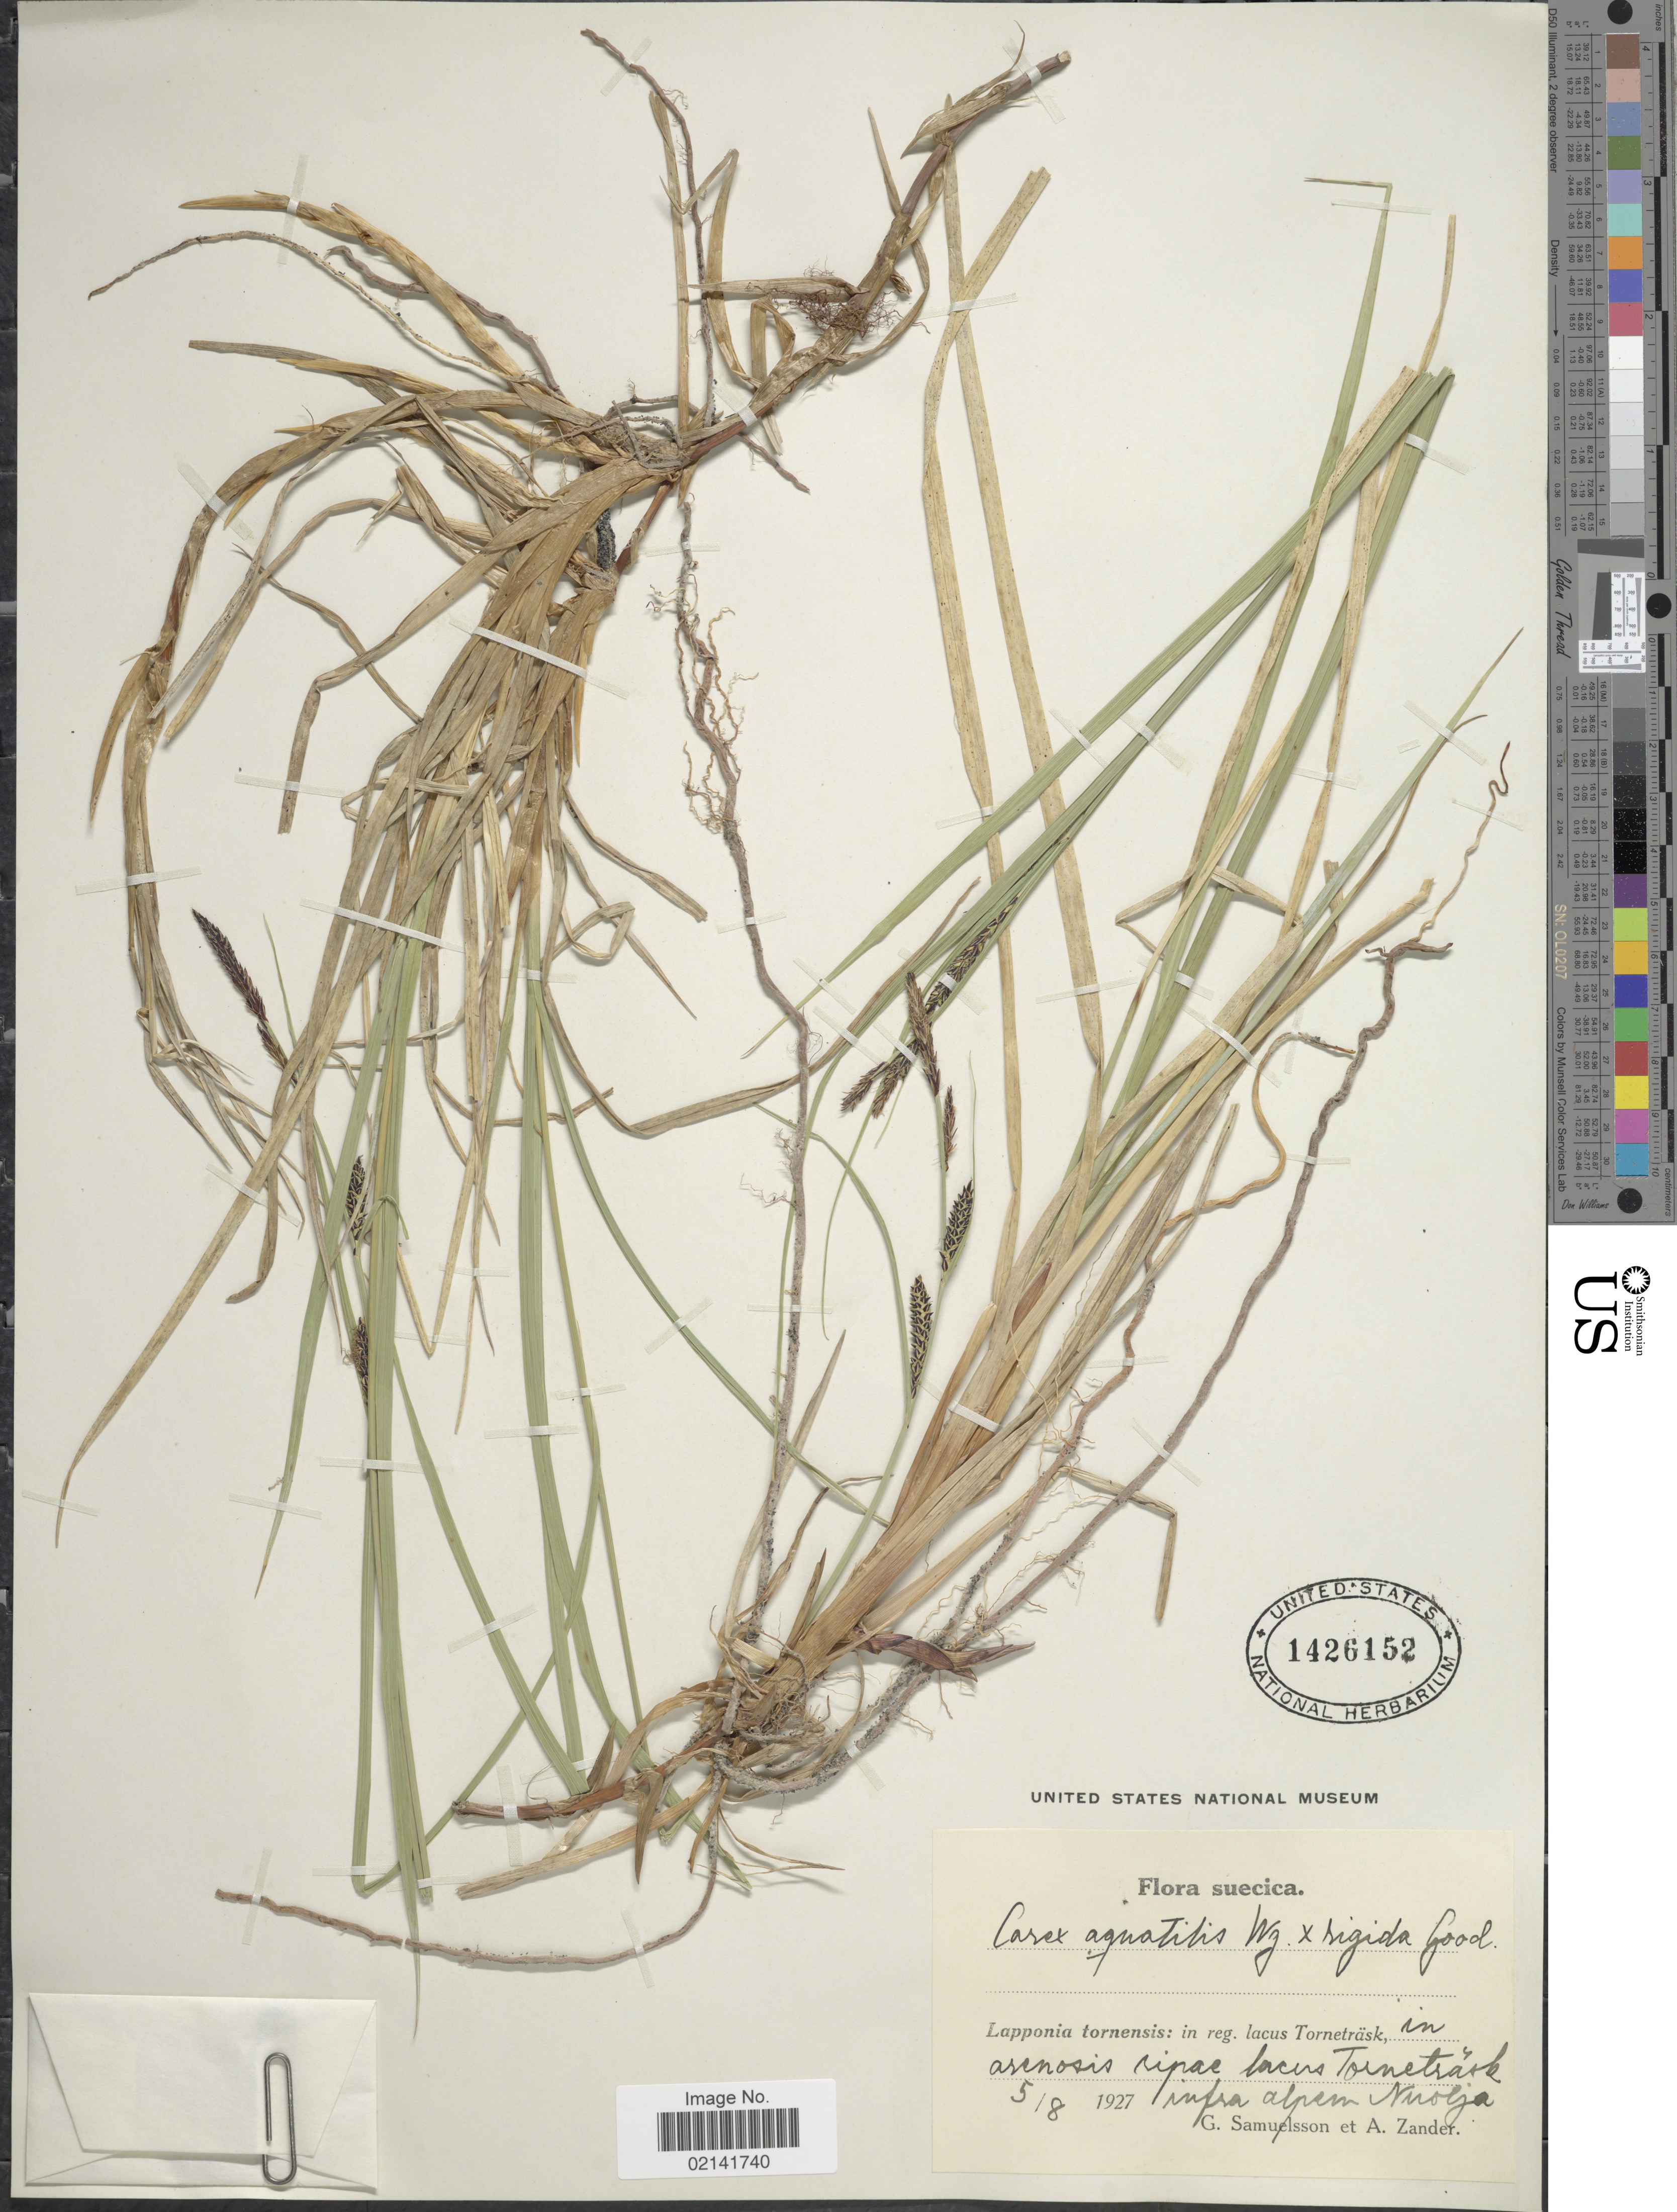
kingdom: Plantae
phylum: Tracheophyta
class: Liliopsida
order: Poales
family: Cyperaceae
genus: Carex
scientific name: Carex aquatilis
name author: Wahlenb.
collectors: G. Samuelsson & A. Zander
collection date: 1927-08-05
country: Sweden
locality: Suecica, Lapponia tornensis: in reg. lacus Tornetrask in arenosis ripae lacus Tornetrask infra alpen Nuolja.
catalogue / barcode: US 1426152